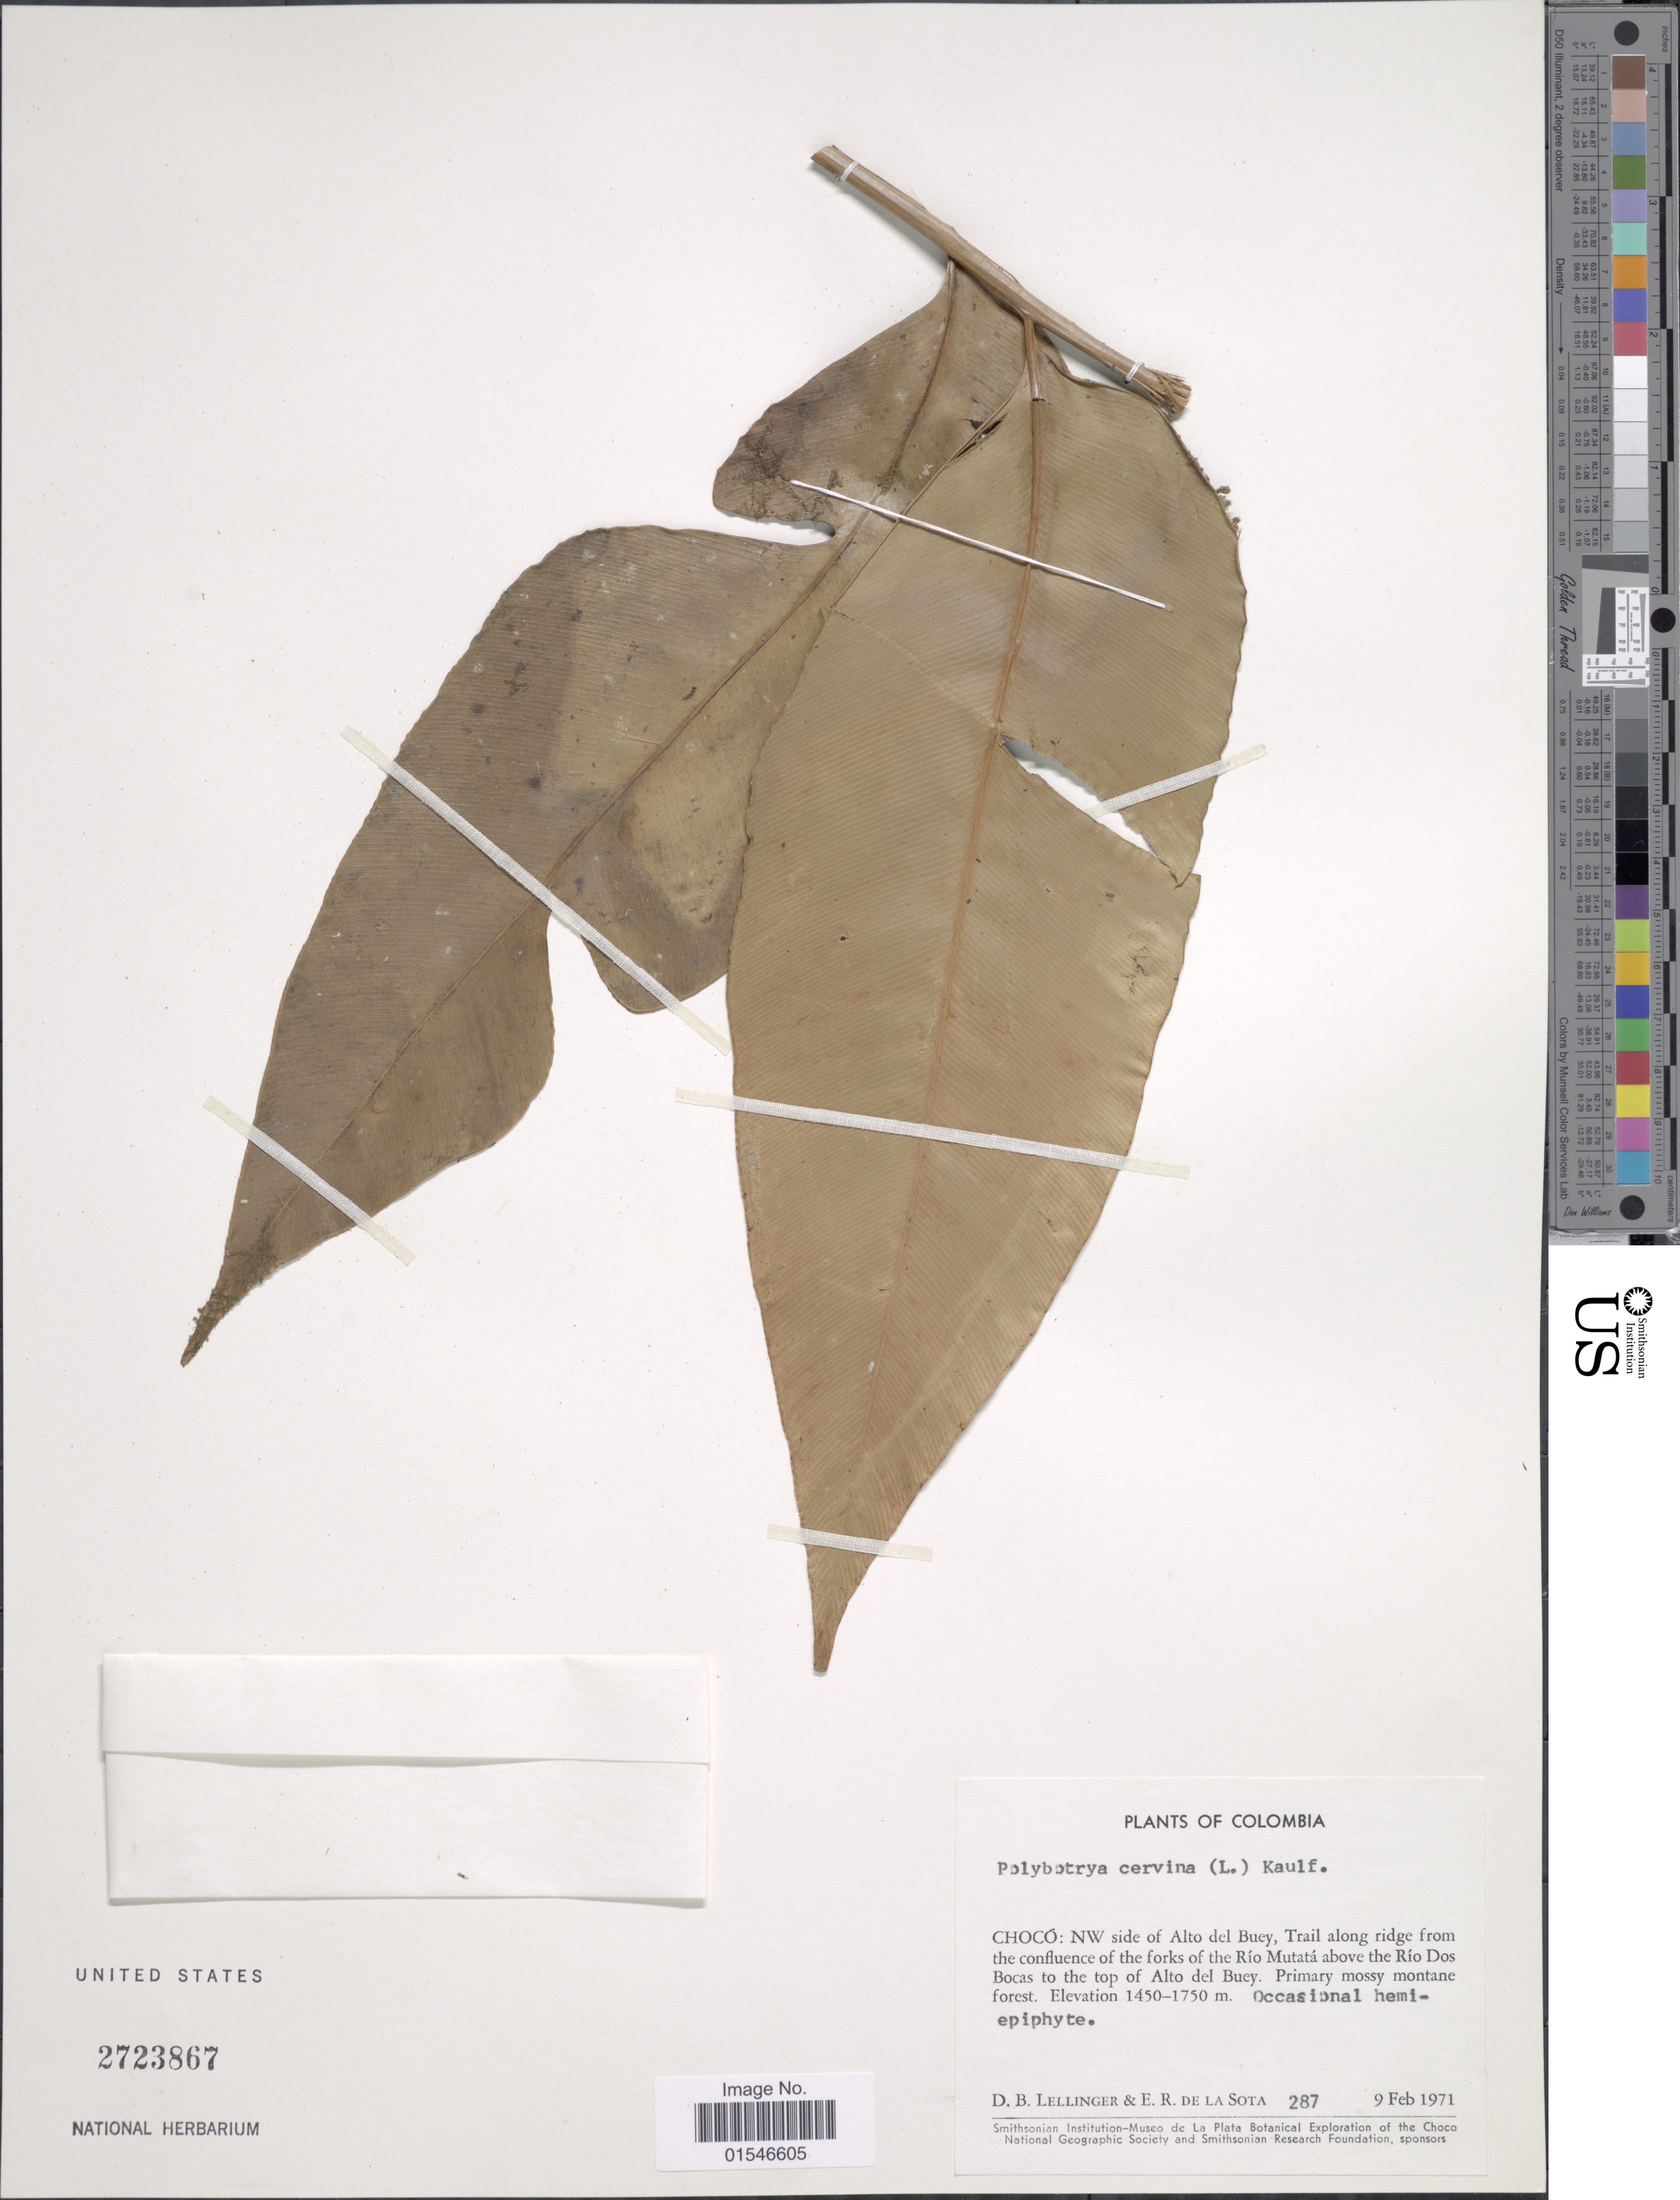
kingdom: Plantae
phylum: Tracheophyta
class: Polypodiopsida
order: Polypodiales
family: Dryopteridaceae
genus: Olfersia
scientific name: Olfersia cervina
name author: (L.) Kunze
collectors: D. B. Lellinger & E. R. de la Sota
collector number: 287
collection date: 1971-02-09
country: Colombia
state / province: Chocó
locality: NW side of Alto del Buey, Trail along ridge from the confluence of the forks of the Río Mutatá above the Río Dos Bocas to the top of Alto del Buey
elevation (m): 1450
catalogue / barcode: US 2723867